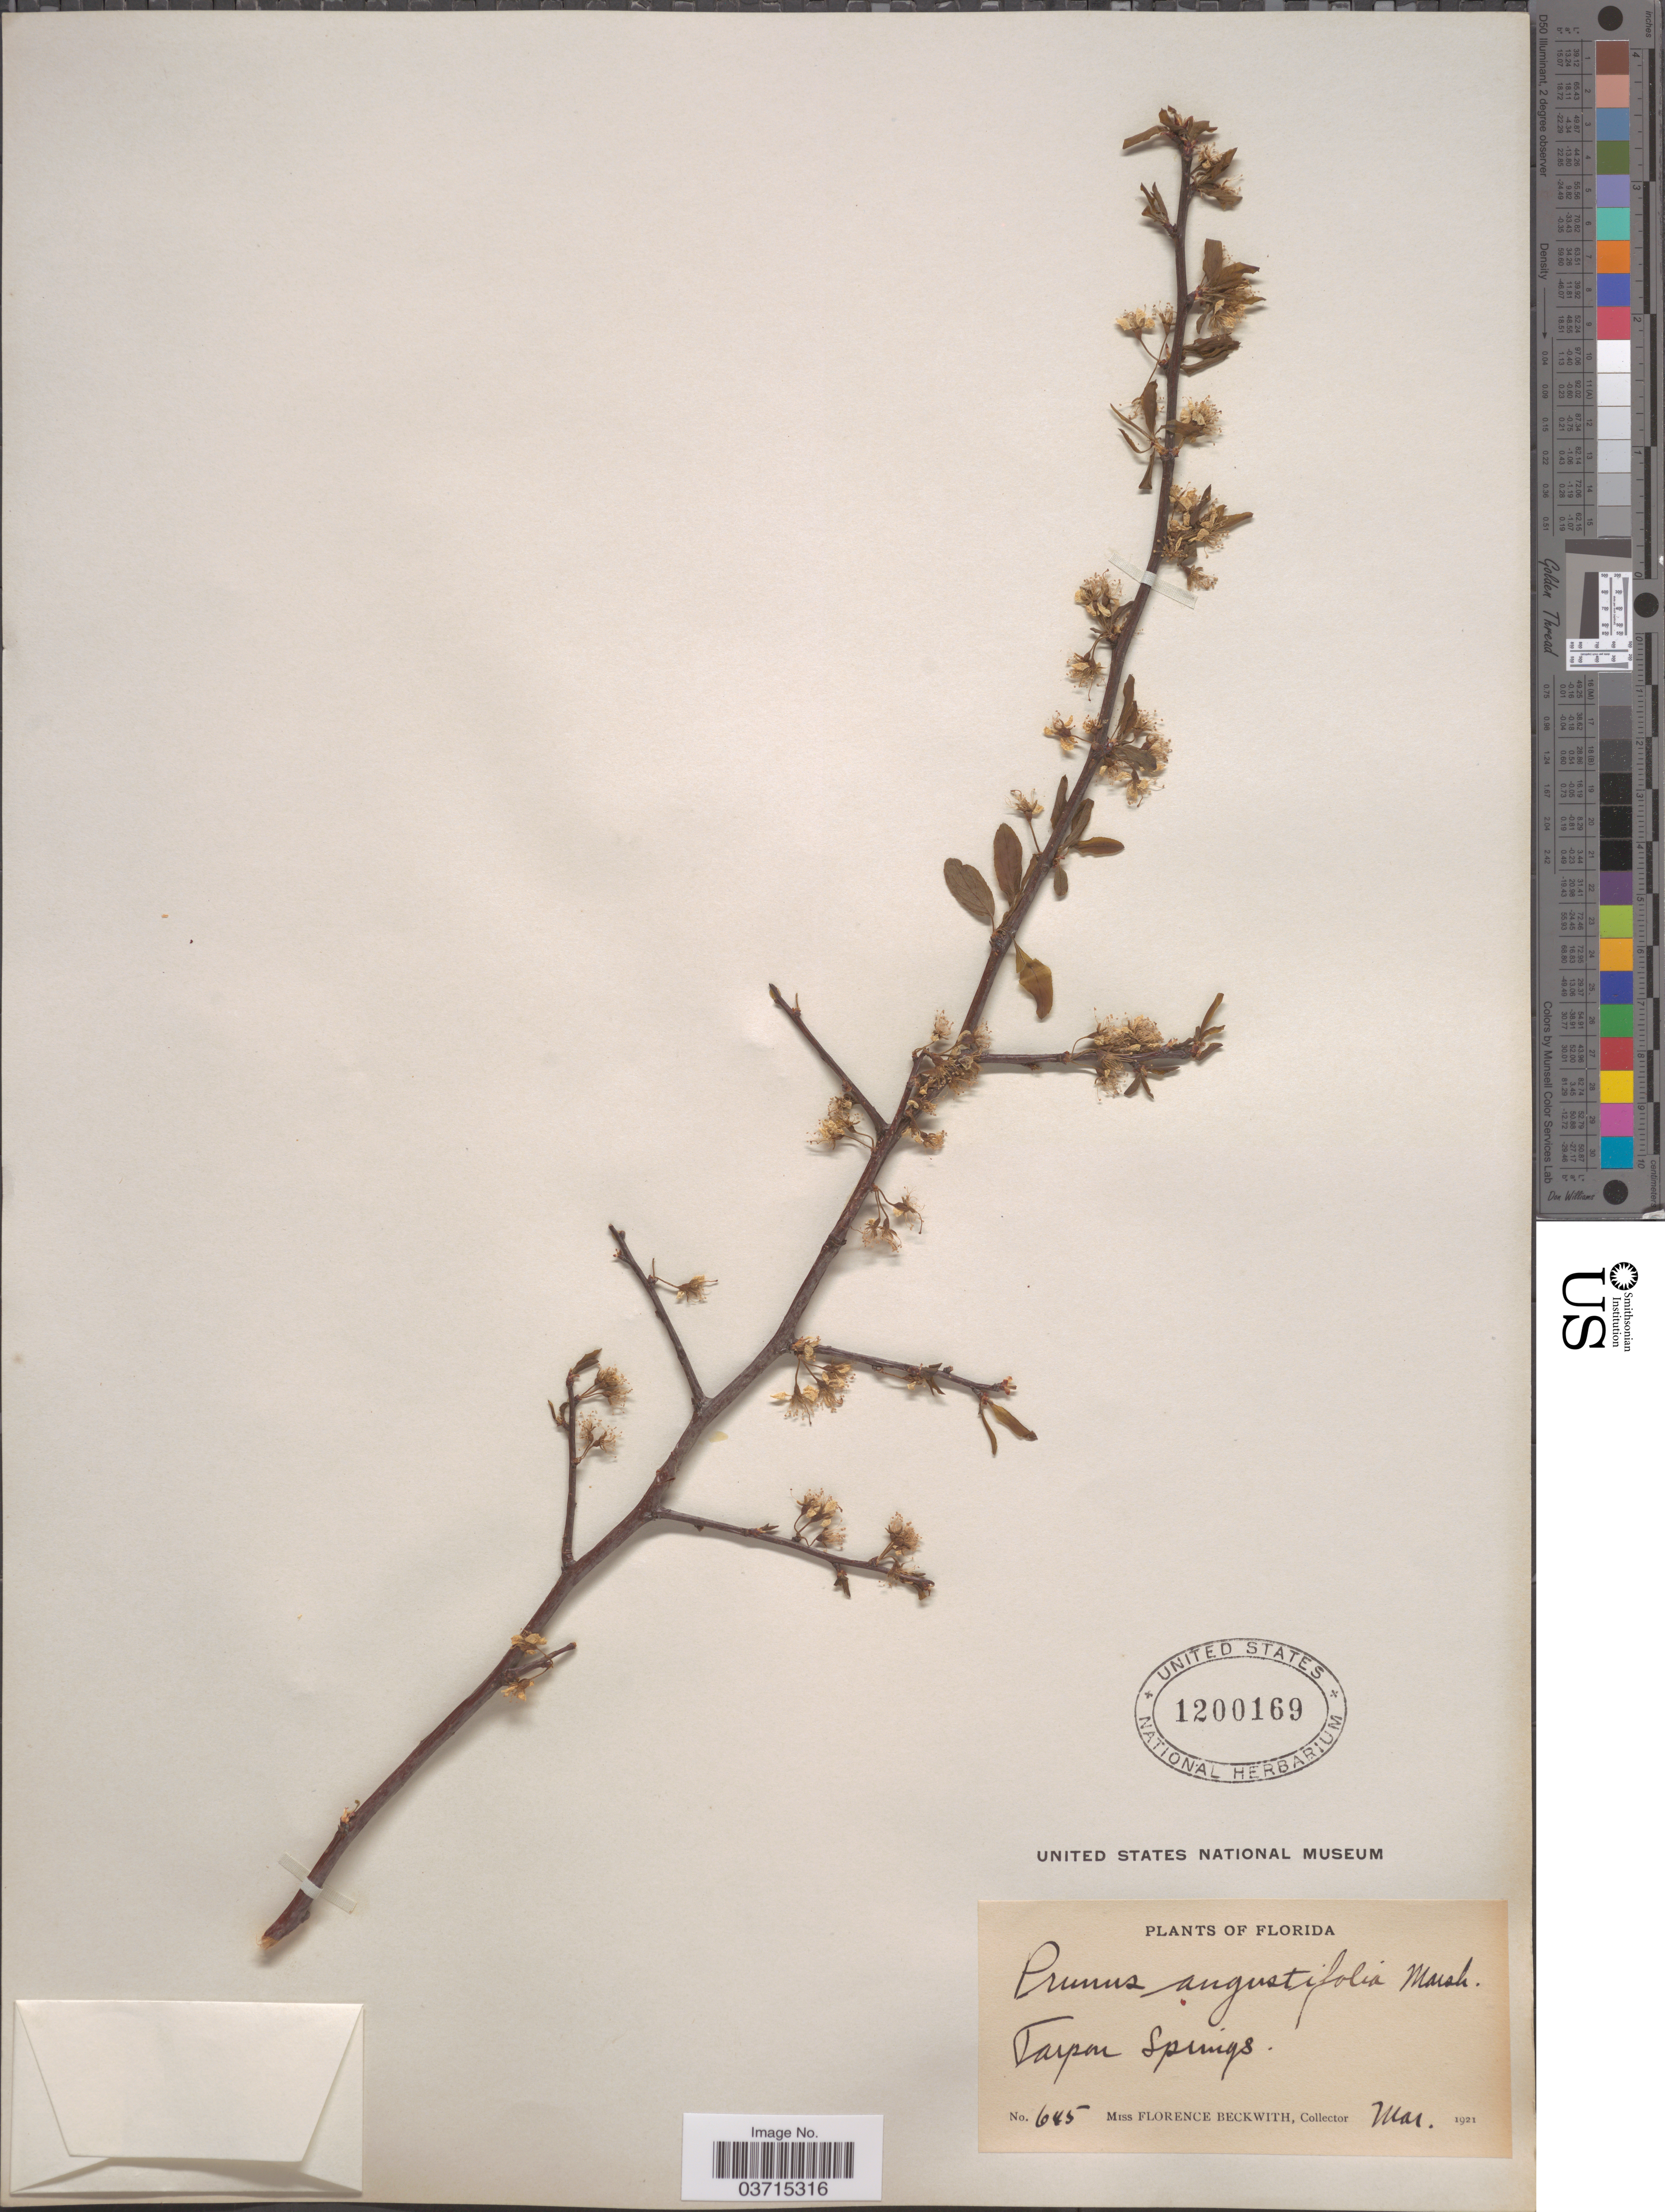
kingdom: Plantae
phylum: Tracheophyta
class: Magnoliopsida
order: Rosales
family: Rosaceae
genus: Prunus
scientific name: Prunus angustifolia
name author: Marshall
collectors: F. Beckwith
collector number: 645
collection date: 1921-03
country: United States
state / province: Florida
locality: Tarpon Springs.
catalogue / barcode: US 1200169